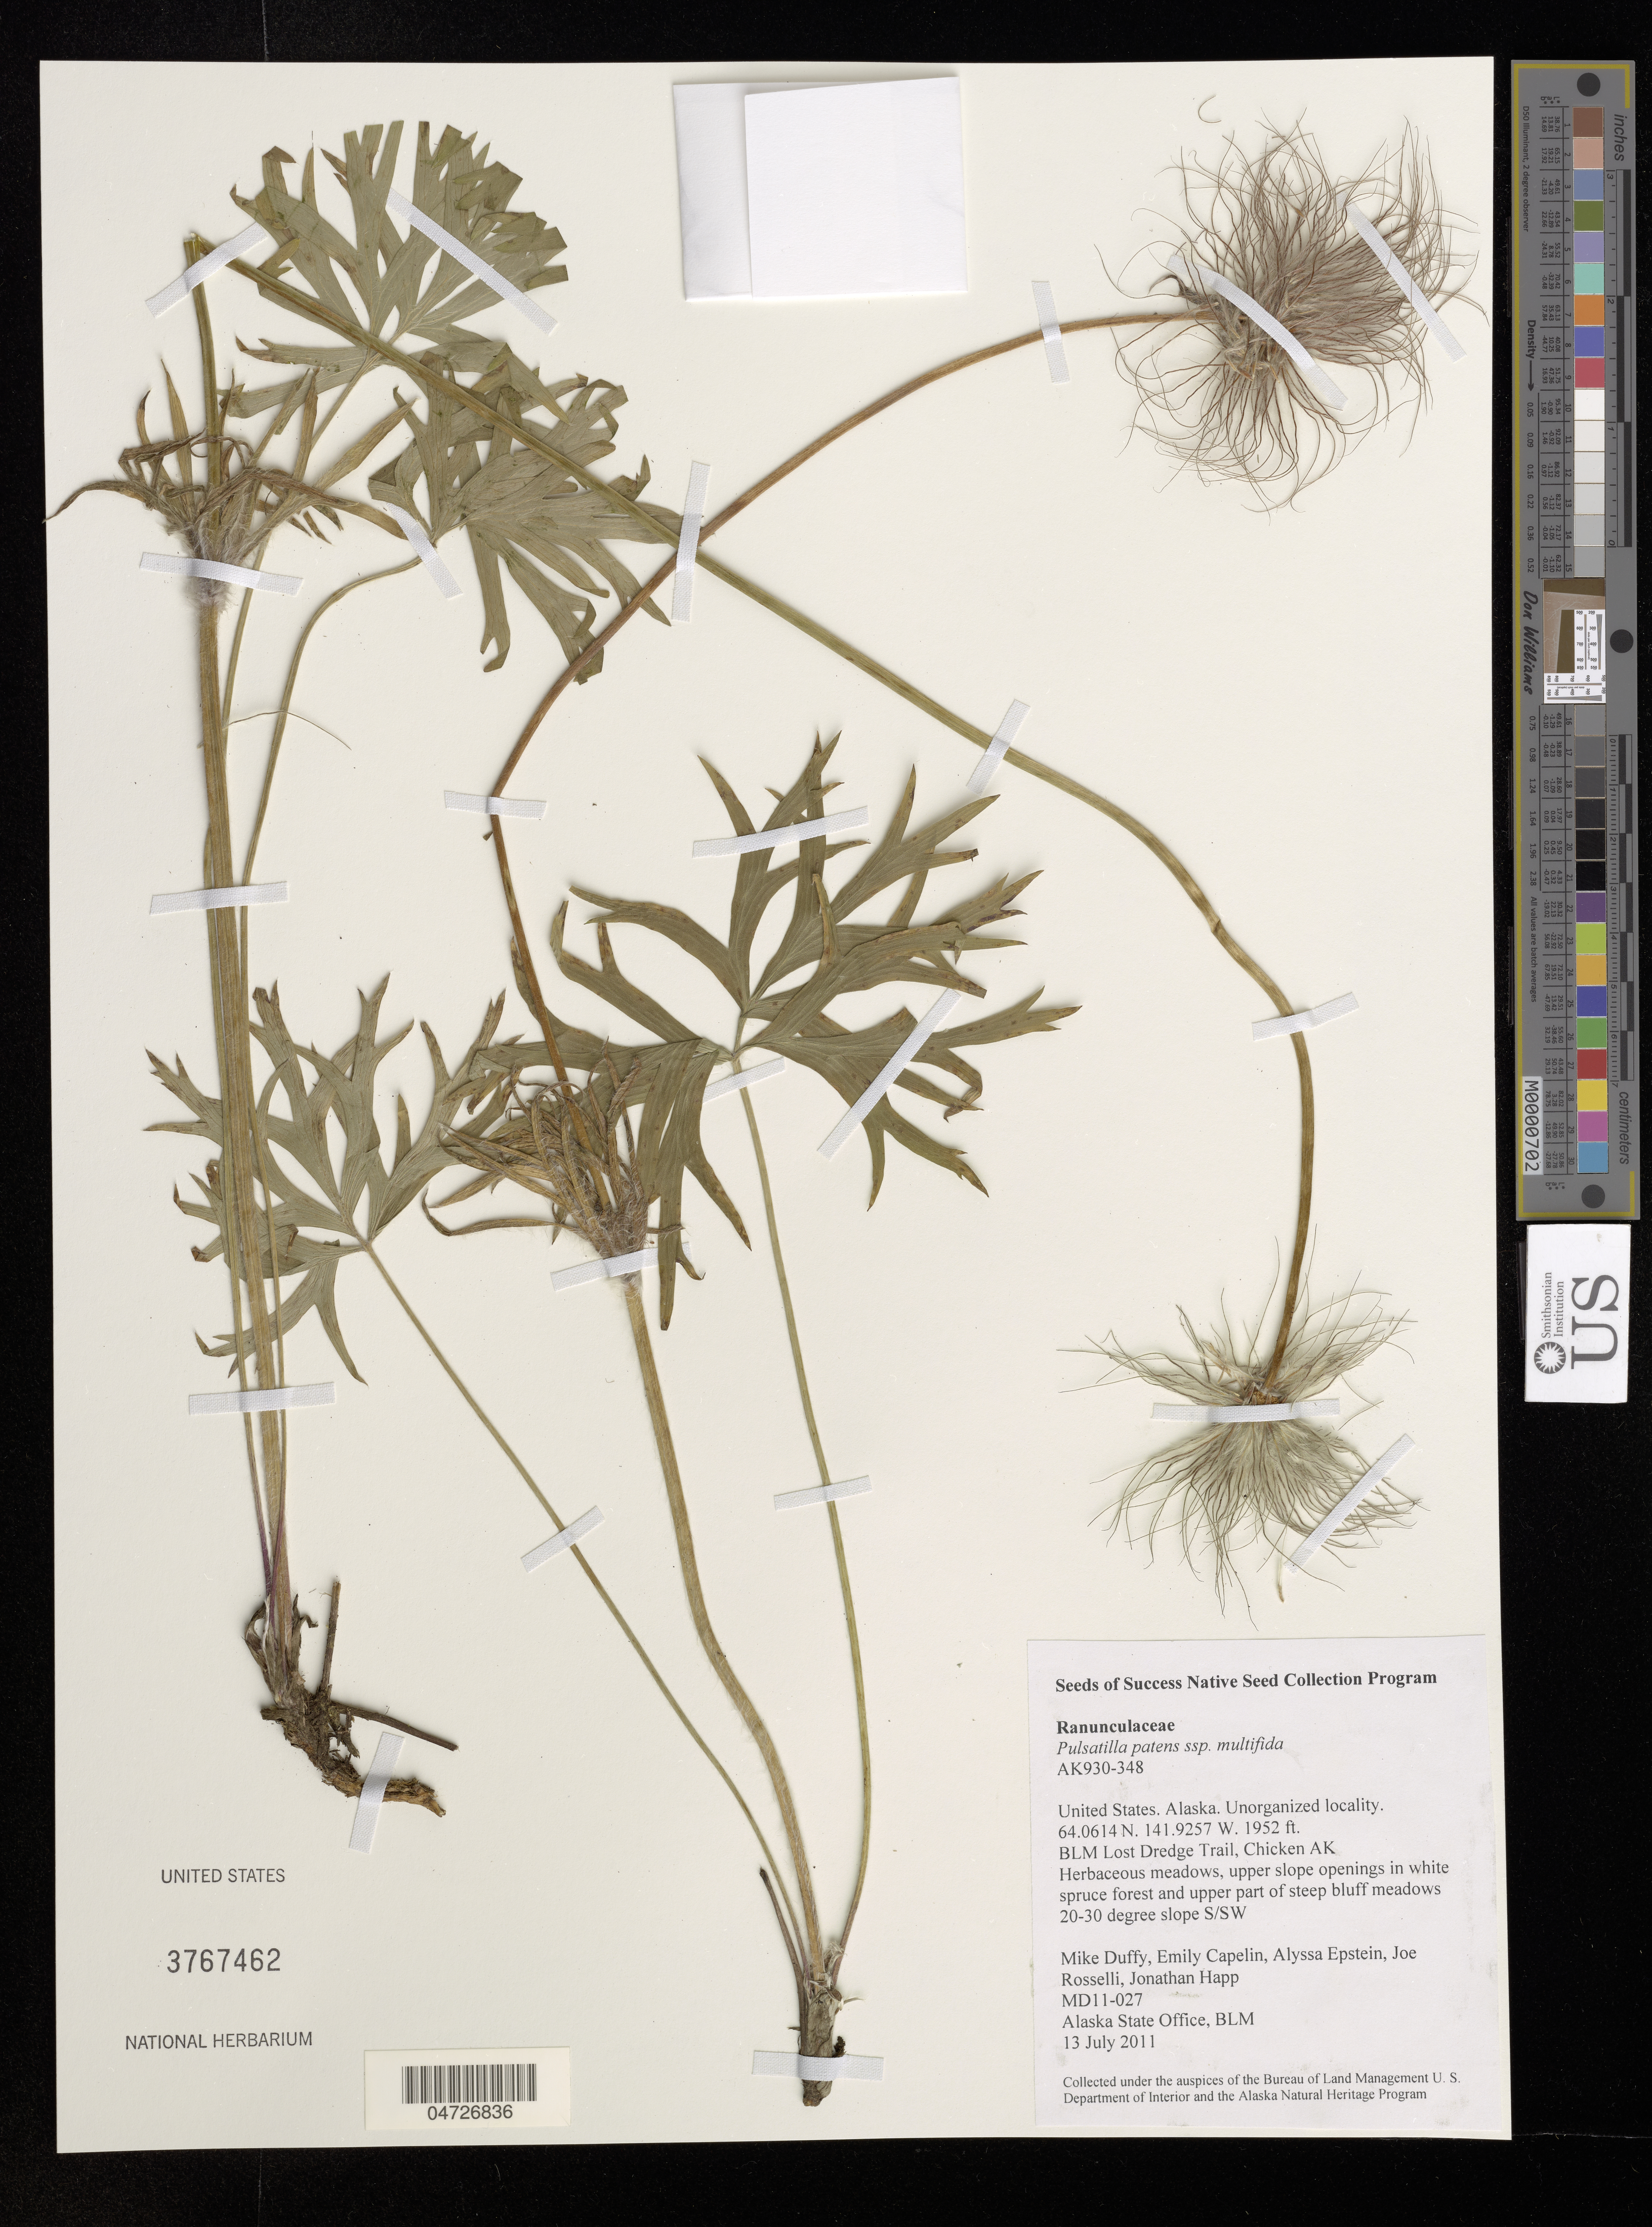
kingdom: Plantae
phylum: Tracheophyta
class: Magnoliopsida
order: Ranunculales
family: Ranunculaceae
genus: Pulsatilla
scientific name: Pulsatilla patens subsp. multifida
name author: (E. Pritz.) S.H.Li & Y.H.Huang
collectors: M. Duffy, E. Capelin, A. Epstein, J. Rosselli & J. Happ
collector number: MD11-027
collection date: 2011-07-13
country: United States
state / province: Alaska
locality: Unorganized locality. BLM Lost Dredge Trail, Chicken AK.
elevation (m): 595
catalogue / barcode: US 3767462